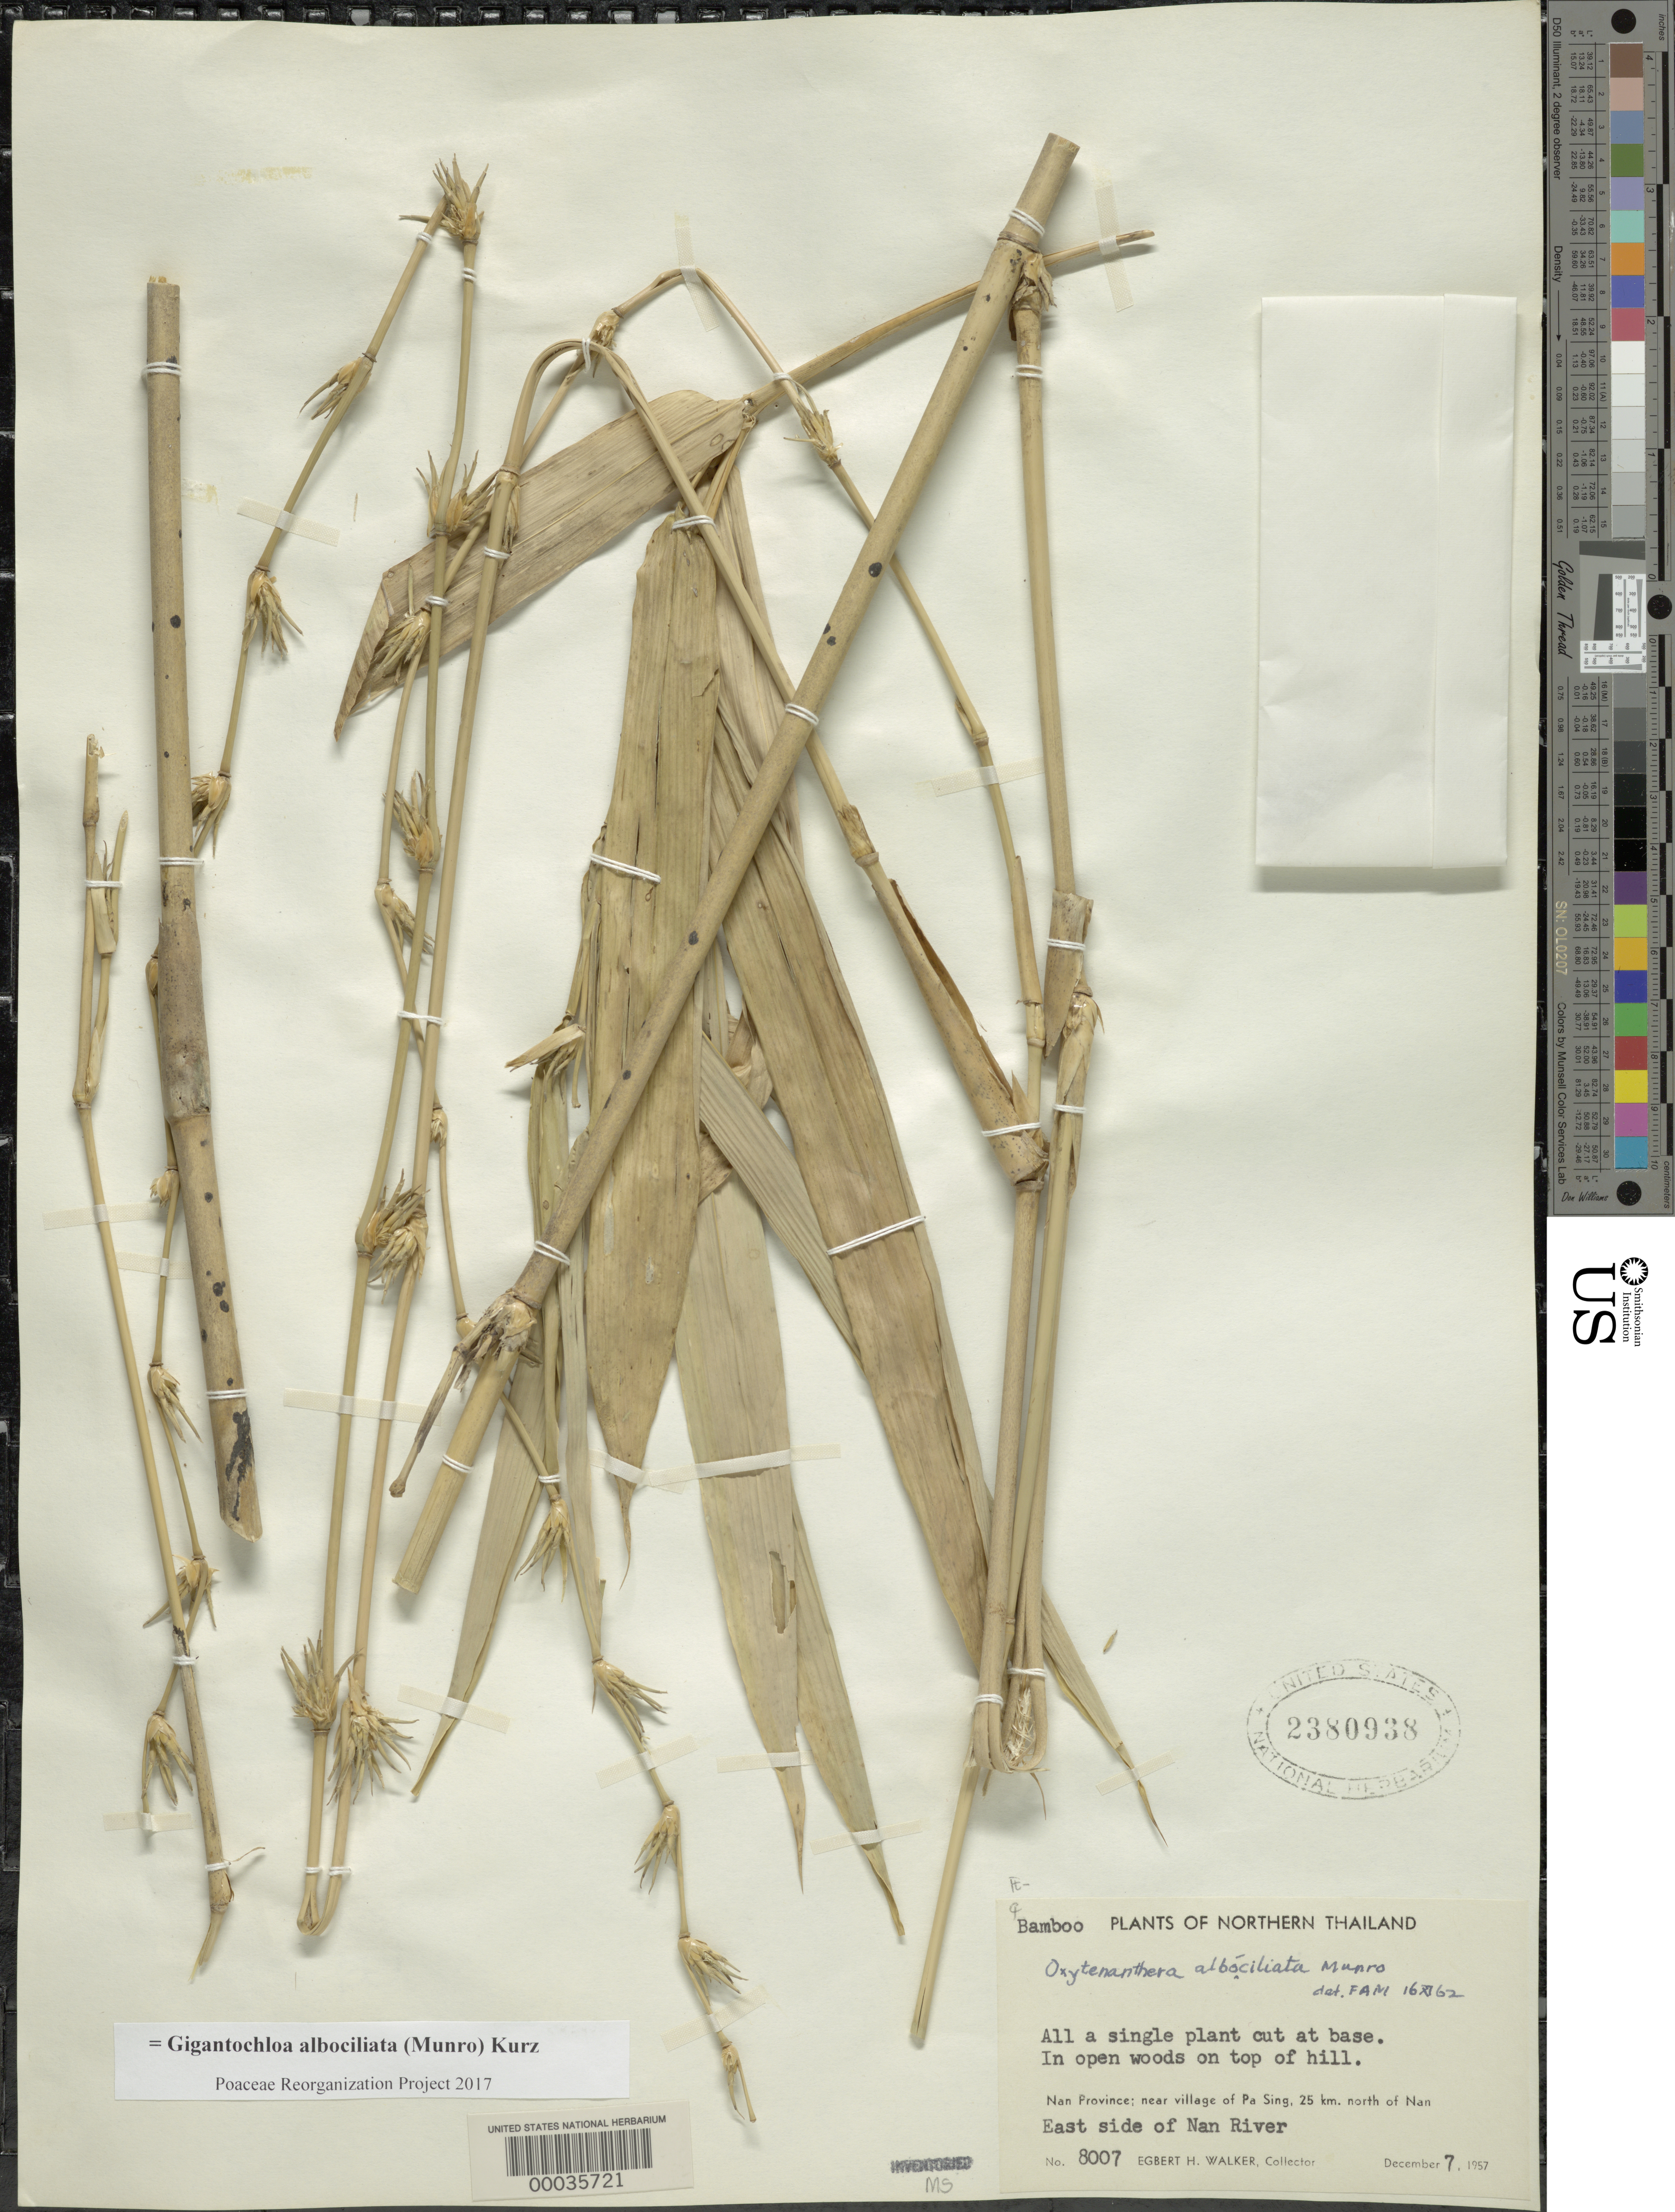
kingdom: Plantae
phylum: Tracheophyta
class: Liliopsida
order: Poales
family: Poaceae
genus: Gigantochloa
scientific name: Gigantochloa albociliata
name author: (Munro) Kurz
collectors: E. H. Walker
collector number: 8007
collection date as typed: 07 Dec 1957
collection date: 1957-12-07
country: Thailand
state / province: Nan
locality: Pa sing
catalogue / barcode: US 2380938